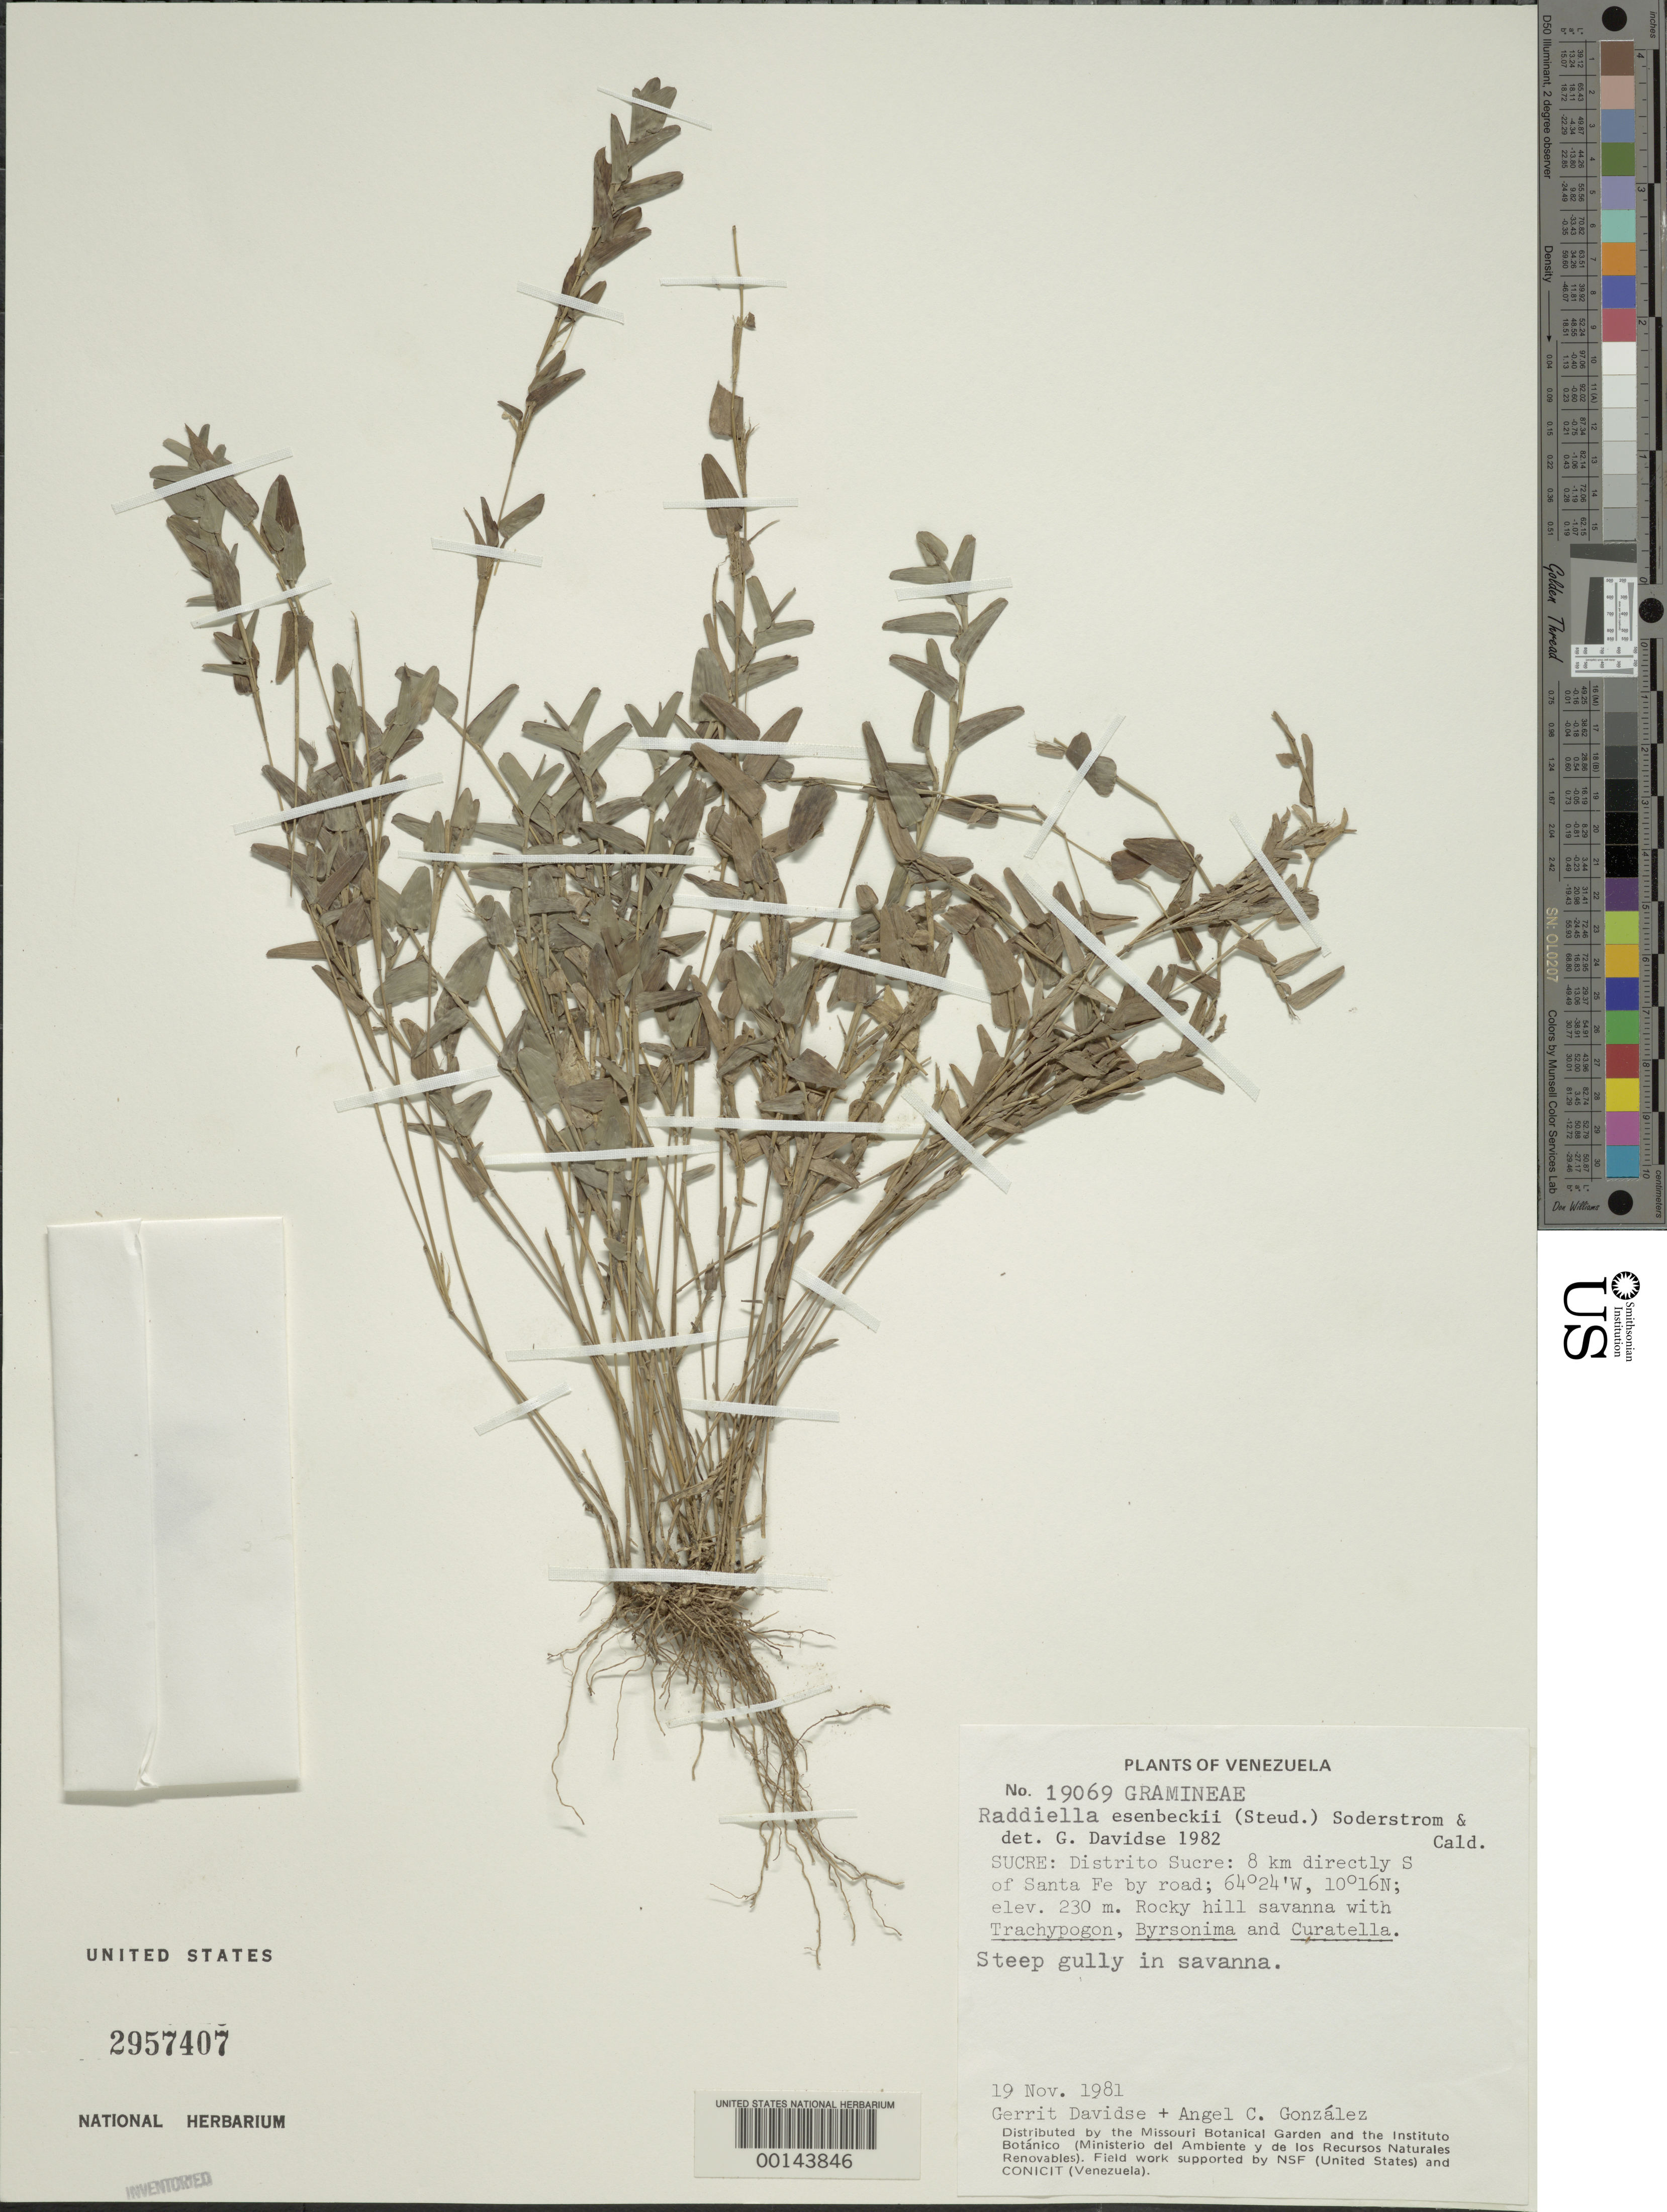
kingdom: Plantae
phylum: Tracheophyta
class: Liliopsida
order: Poales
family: Poaceae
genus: Raddiella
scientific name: Raddiella esenbeckii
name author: (Steud.) C. E. Calderón & Soderstr.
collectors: G. Davidse & A. C. González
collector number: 19069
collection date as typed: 19 Nov 1981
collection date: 1981-11-19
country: Venezuela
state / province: Sucre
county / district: Sucre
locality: Santa fe lat 10 16'n: long 64 24'w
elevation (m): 230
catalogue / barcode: US 2957407